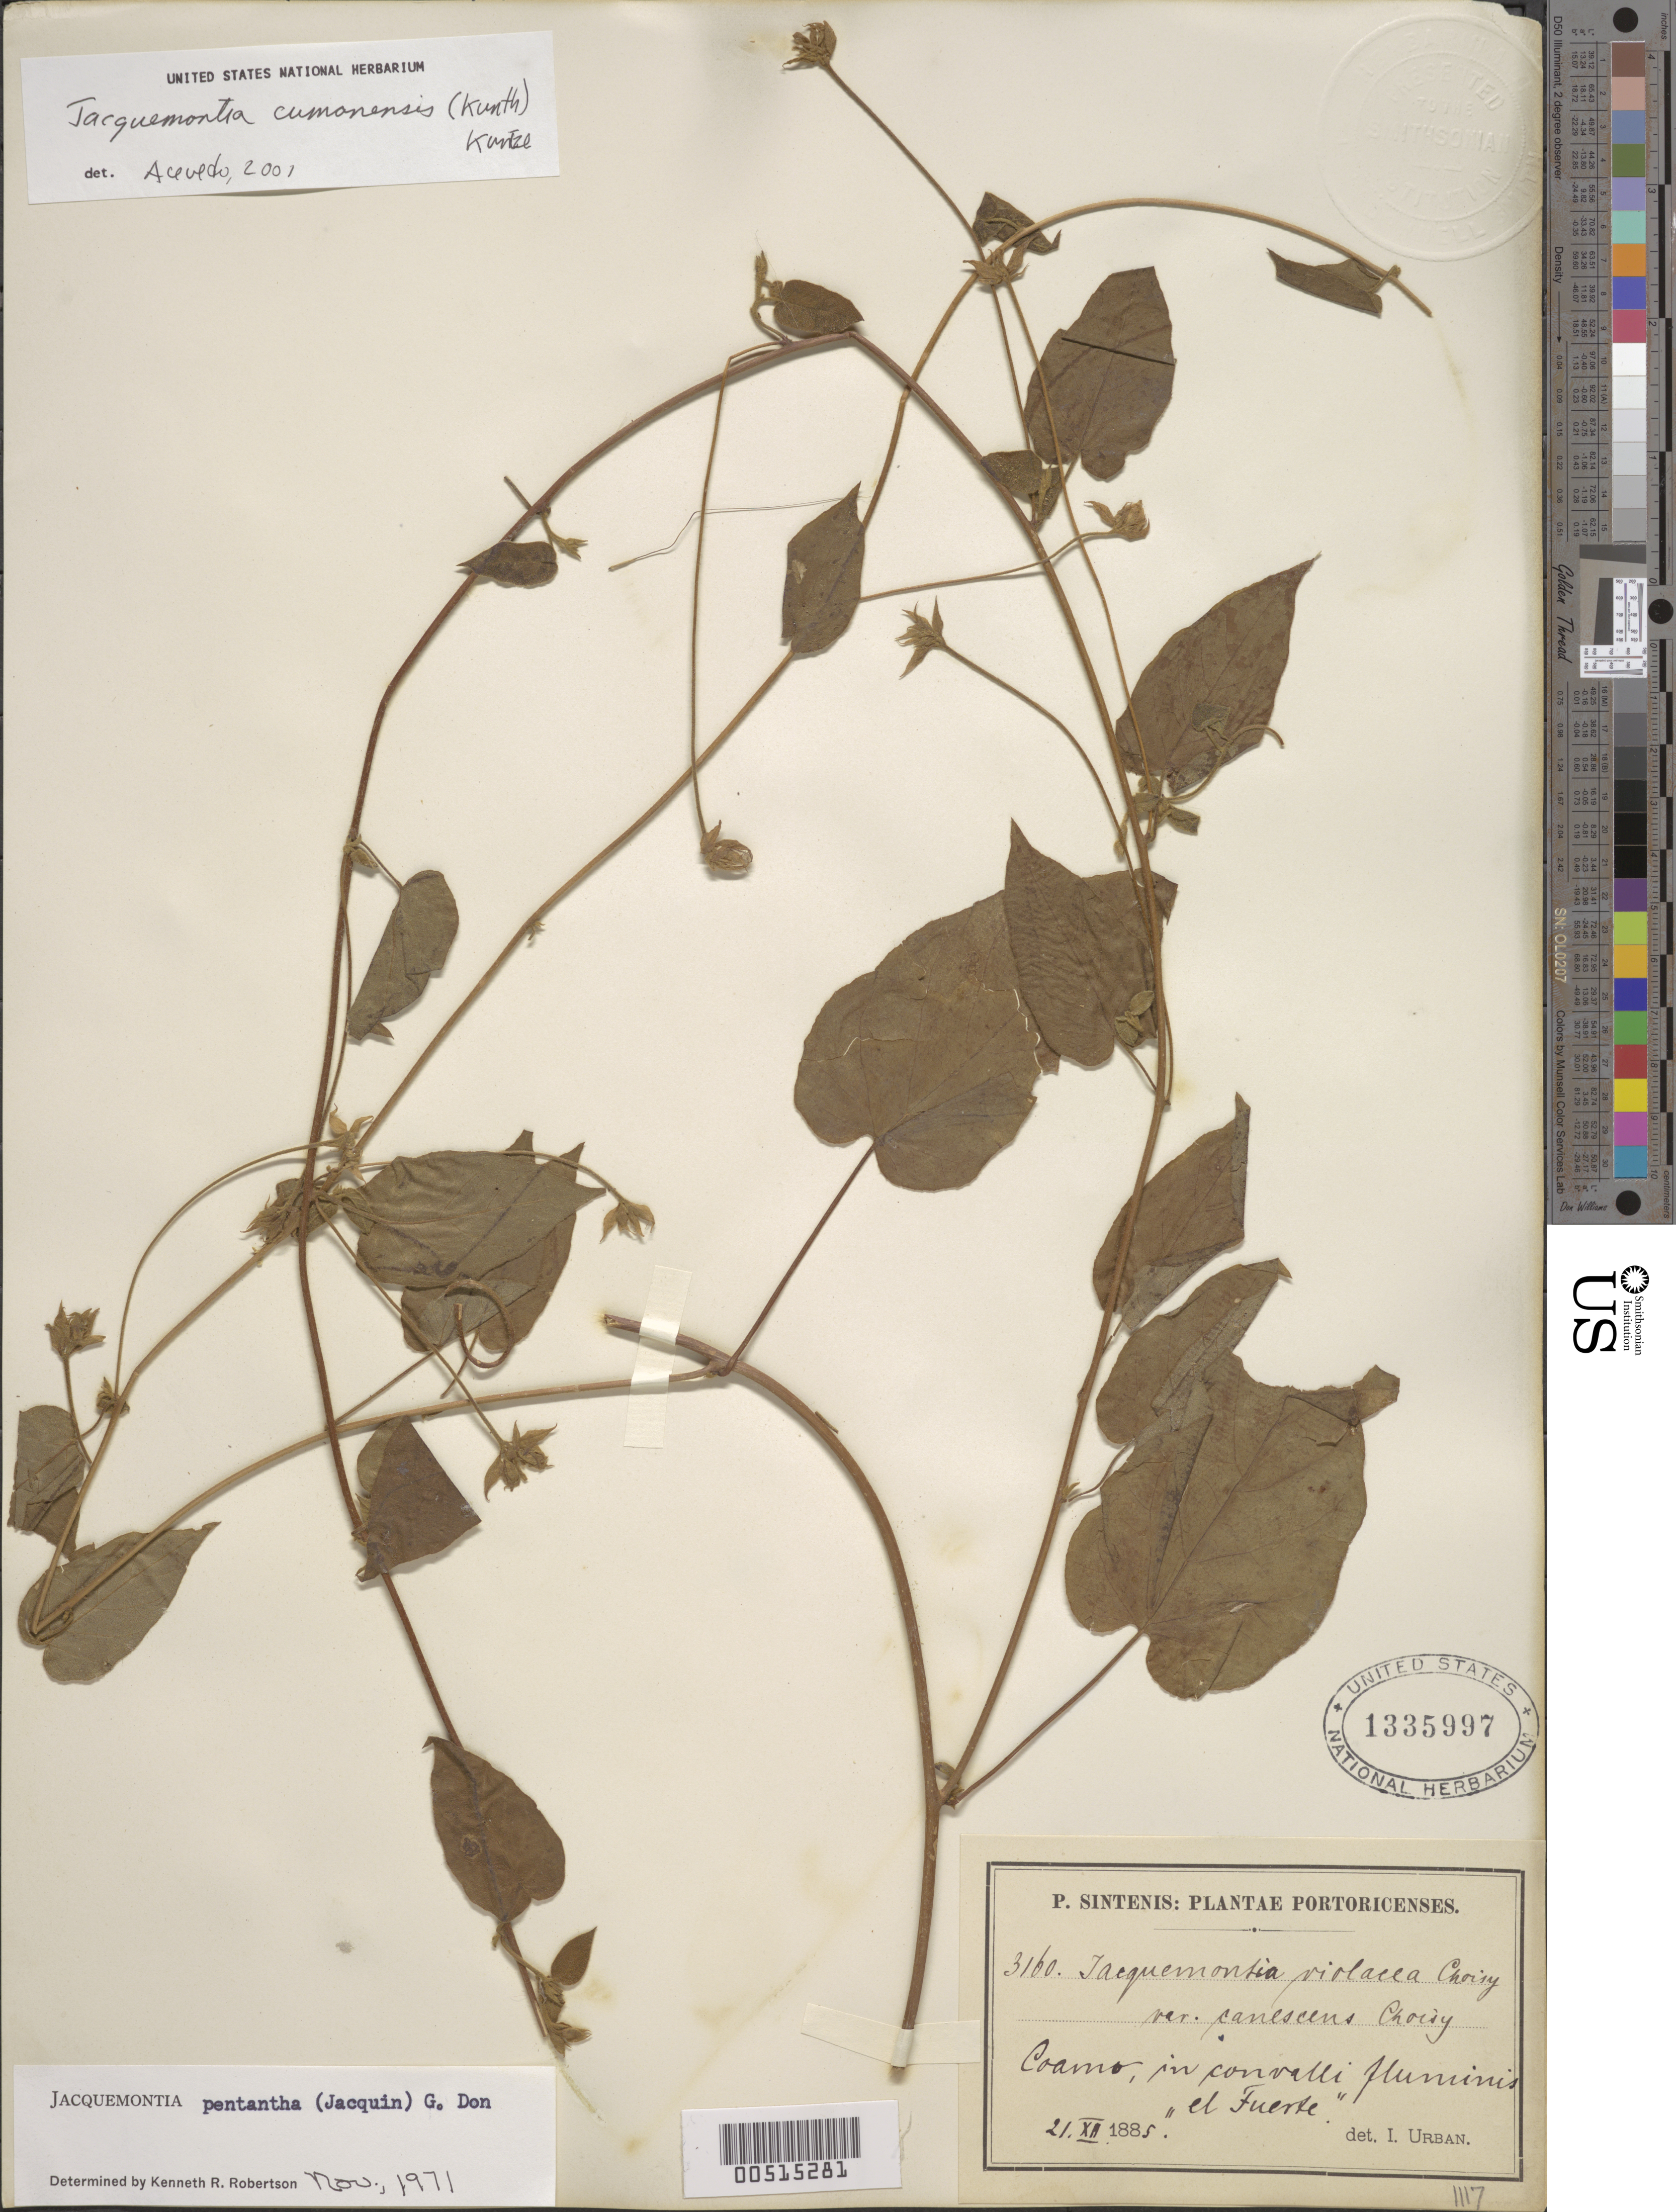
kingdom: Plantae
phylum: Tracheophyta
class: Magnoliopsida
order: Solanales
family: Convolvulaceae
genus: Jacquemontia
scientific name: Jacquemontia pentanthos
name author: (Jacq.) G. Don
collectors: P. Sintenis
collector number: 3160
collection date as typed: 21 Dec 1885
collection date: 1885-12-21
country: Puerto Rico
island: Greater Antilles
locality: Coamo. in convelli fluminis "El Fuerte"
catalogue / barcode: US 1335997